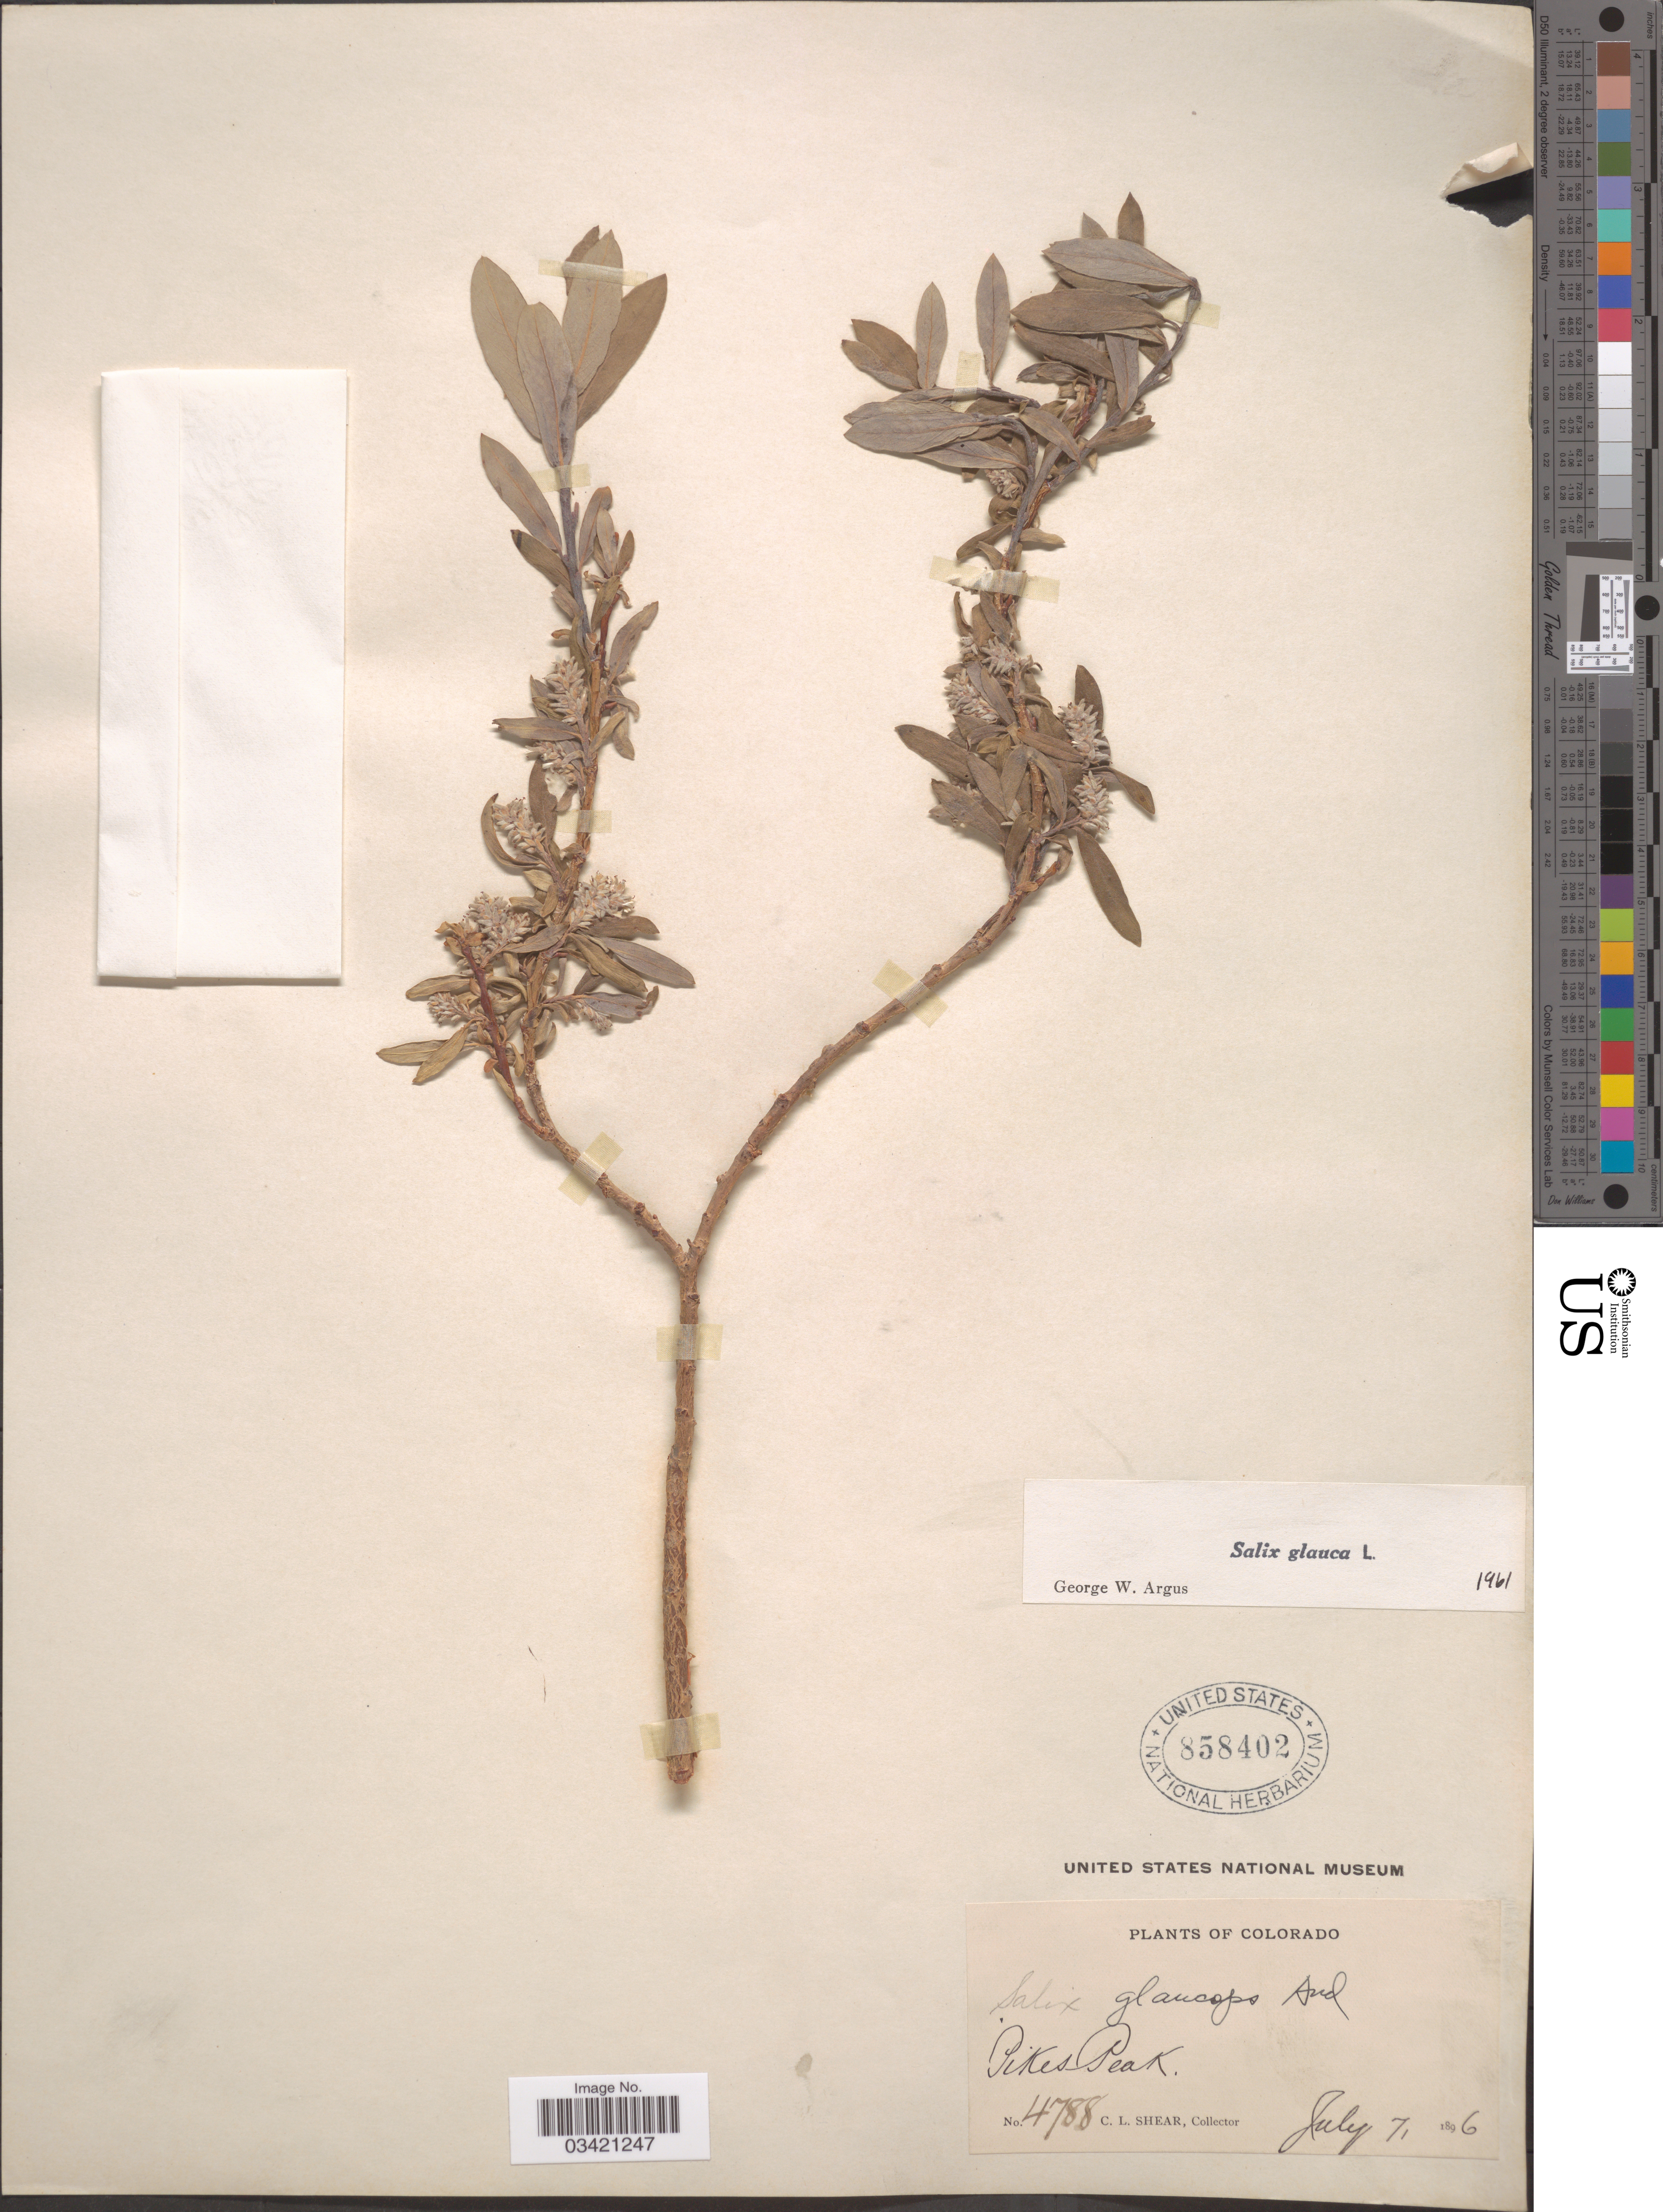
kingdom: Plantae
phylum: Tracheophyta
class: Magnoliopsida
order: Malpighiales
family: Salicaceae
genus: Salix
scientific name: Salix glauca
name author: L.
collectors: C. L. Shear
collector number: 4788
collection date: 1896-07-07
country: United States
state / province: Colorado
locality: Pikes Peak.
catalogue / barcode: US 858402